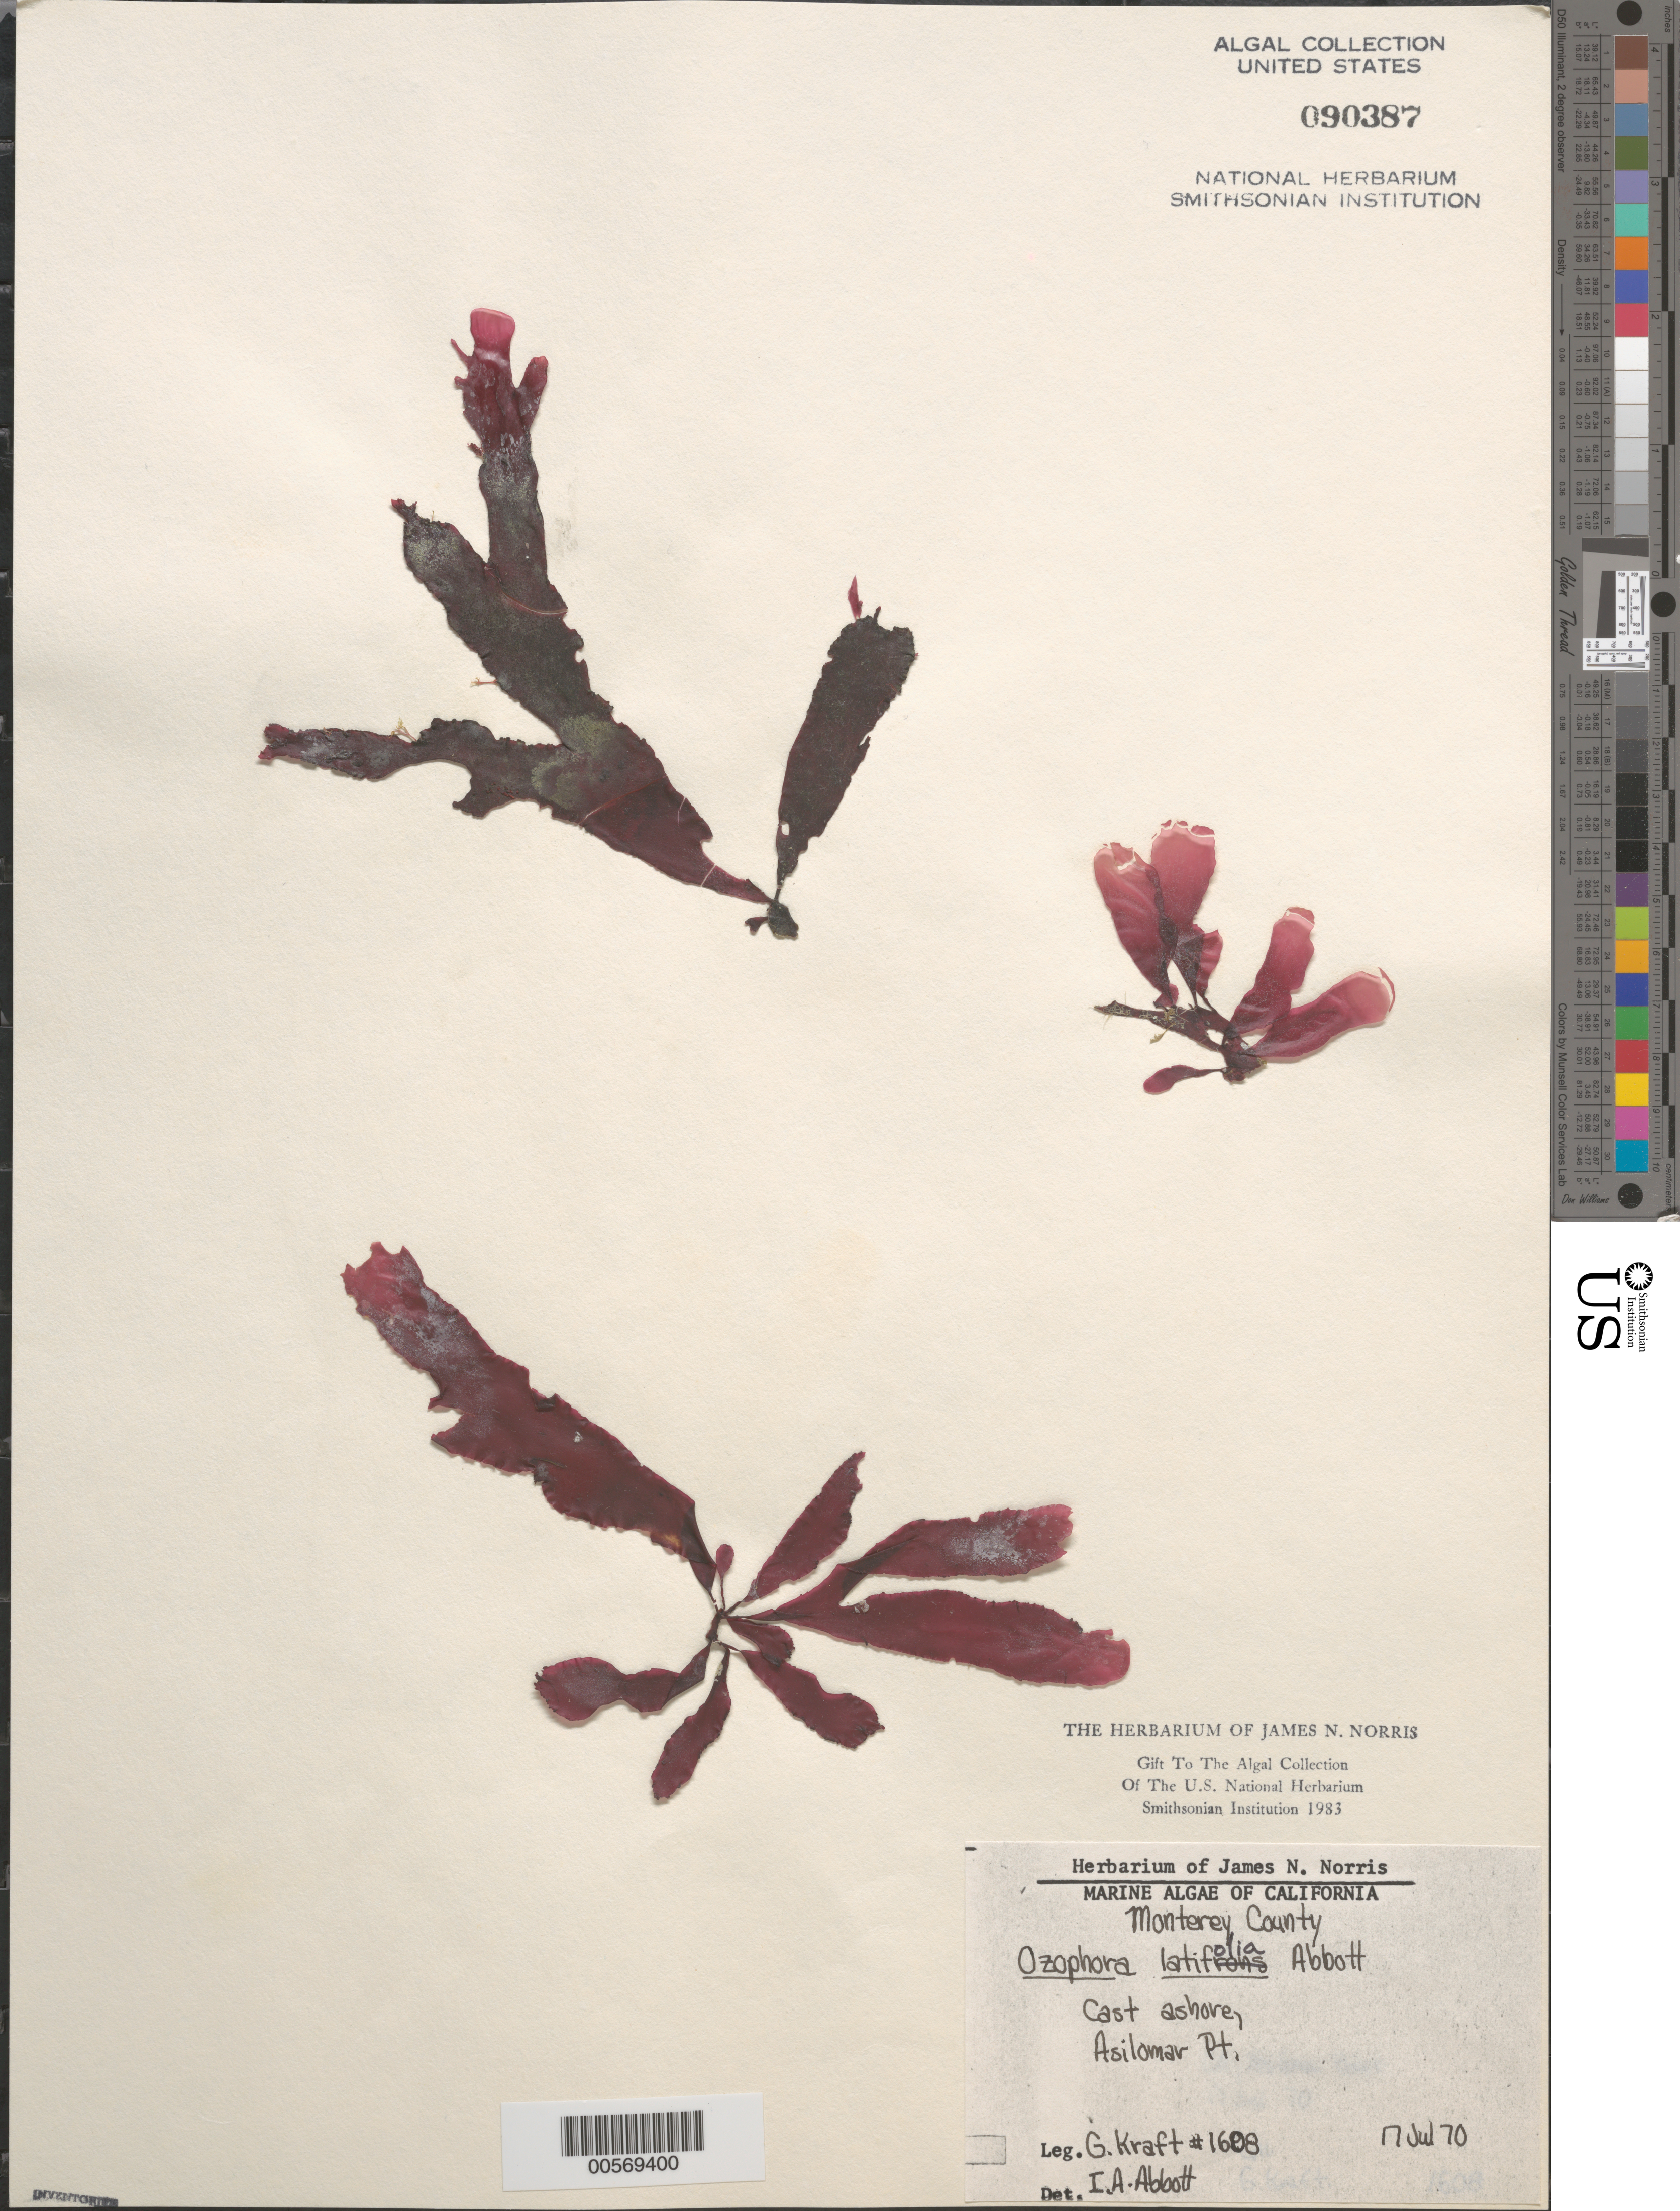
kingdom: Plantae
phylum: Rhodophyta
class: Florideophyceae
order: Gigartinales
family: Phyllophoraceae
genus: Ozophora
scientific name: Ozophora latifolia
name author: I.A. Abbott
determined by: Abbott, Isabella A.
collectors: G. T. Kraft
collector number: Jn-1608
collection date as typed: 17 Jul 1970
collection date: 1970-07-17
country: United States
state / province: California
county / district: Monterey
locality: Asilomar Point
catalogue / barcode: US 90387